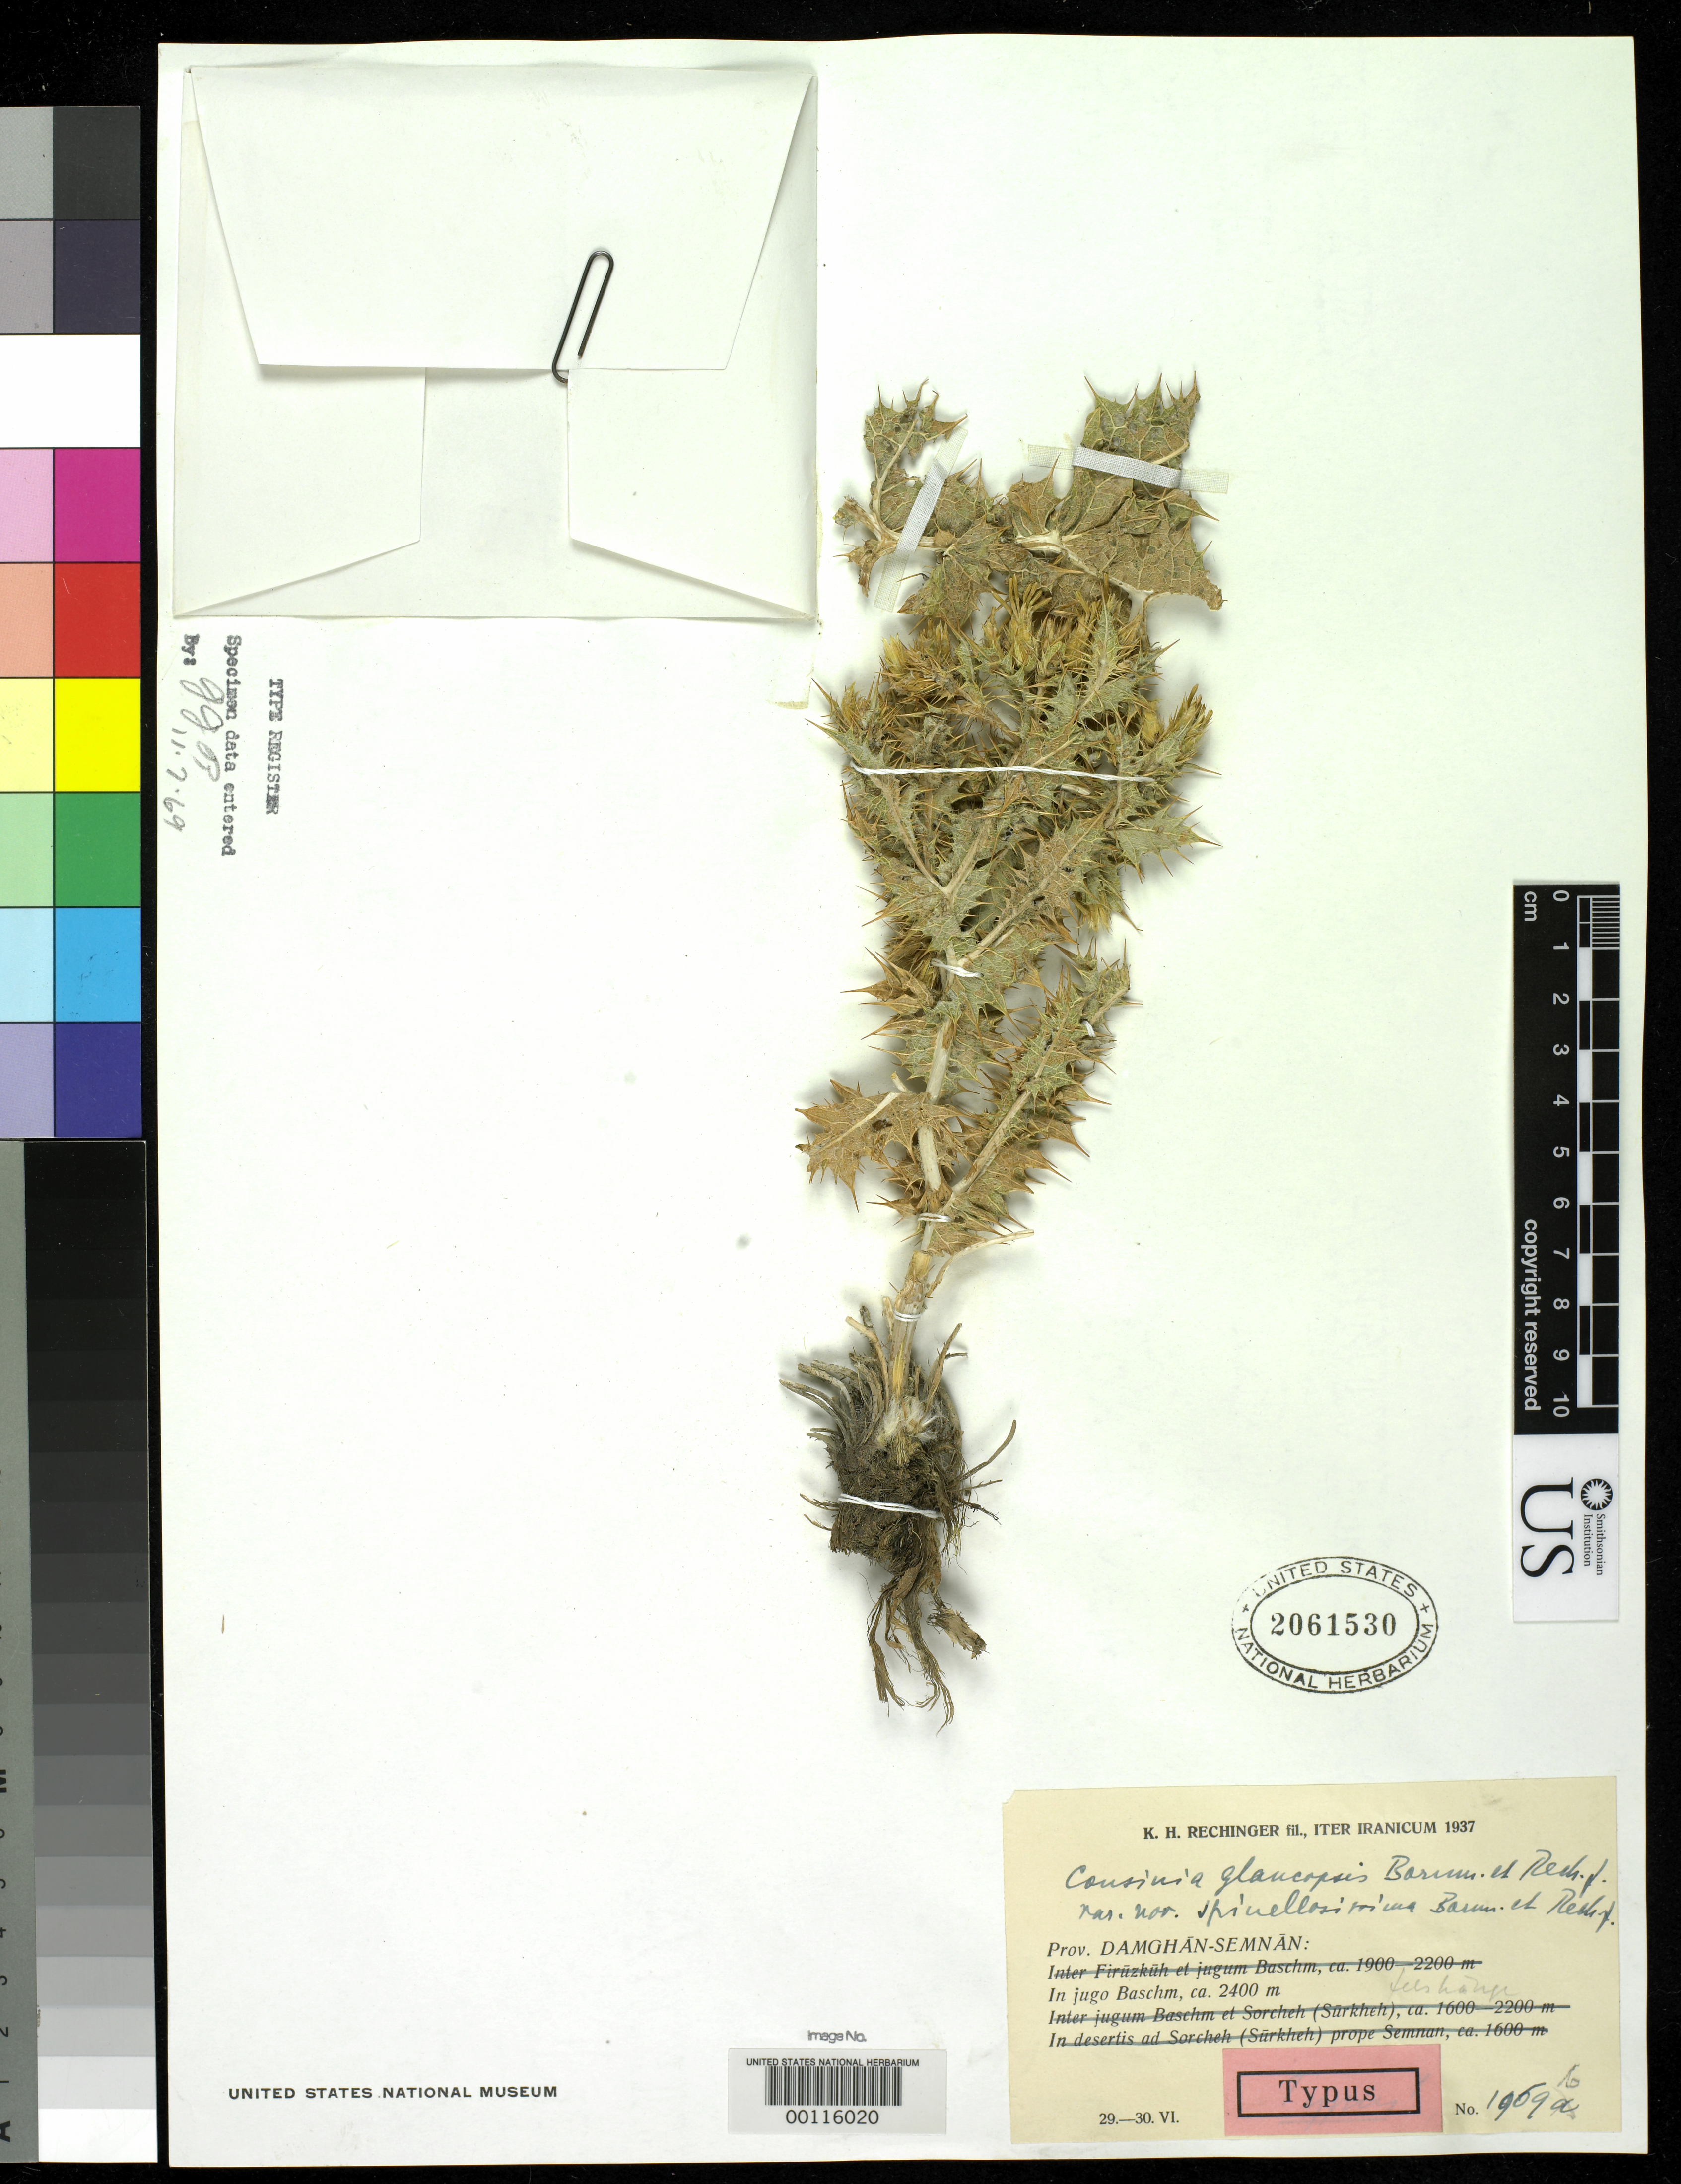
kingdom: Plantae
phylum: Tracheophyta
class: Magnoliopsida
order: Asterales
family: Asteraceae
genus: Cousinia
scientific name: Cousinia glaucopsis var. spinellosissima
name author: Bornm. & Rech. f.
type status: Type Collection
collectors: K. H. Rechinger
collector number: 1969 B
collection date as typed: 29 Jun 1937 to 30 Jun 1937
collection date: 1937-06-29/1937-06-30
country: Iran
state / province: Semnan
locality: In Jugo Baschm, Damghan-Semnan. [On Baschm Ridge, Damghan-Semnan.]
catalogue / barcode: US 2061530